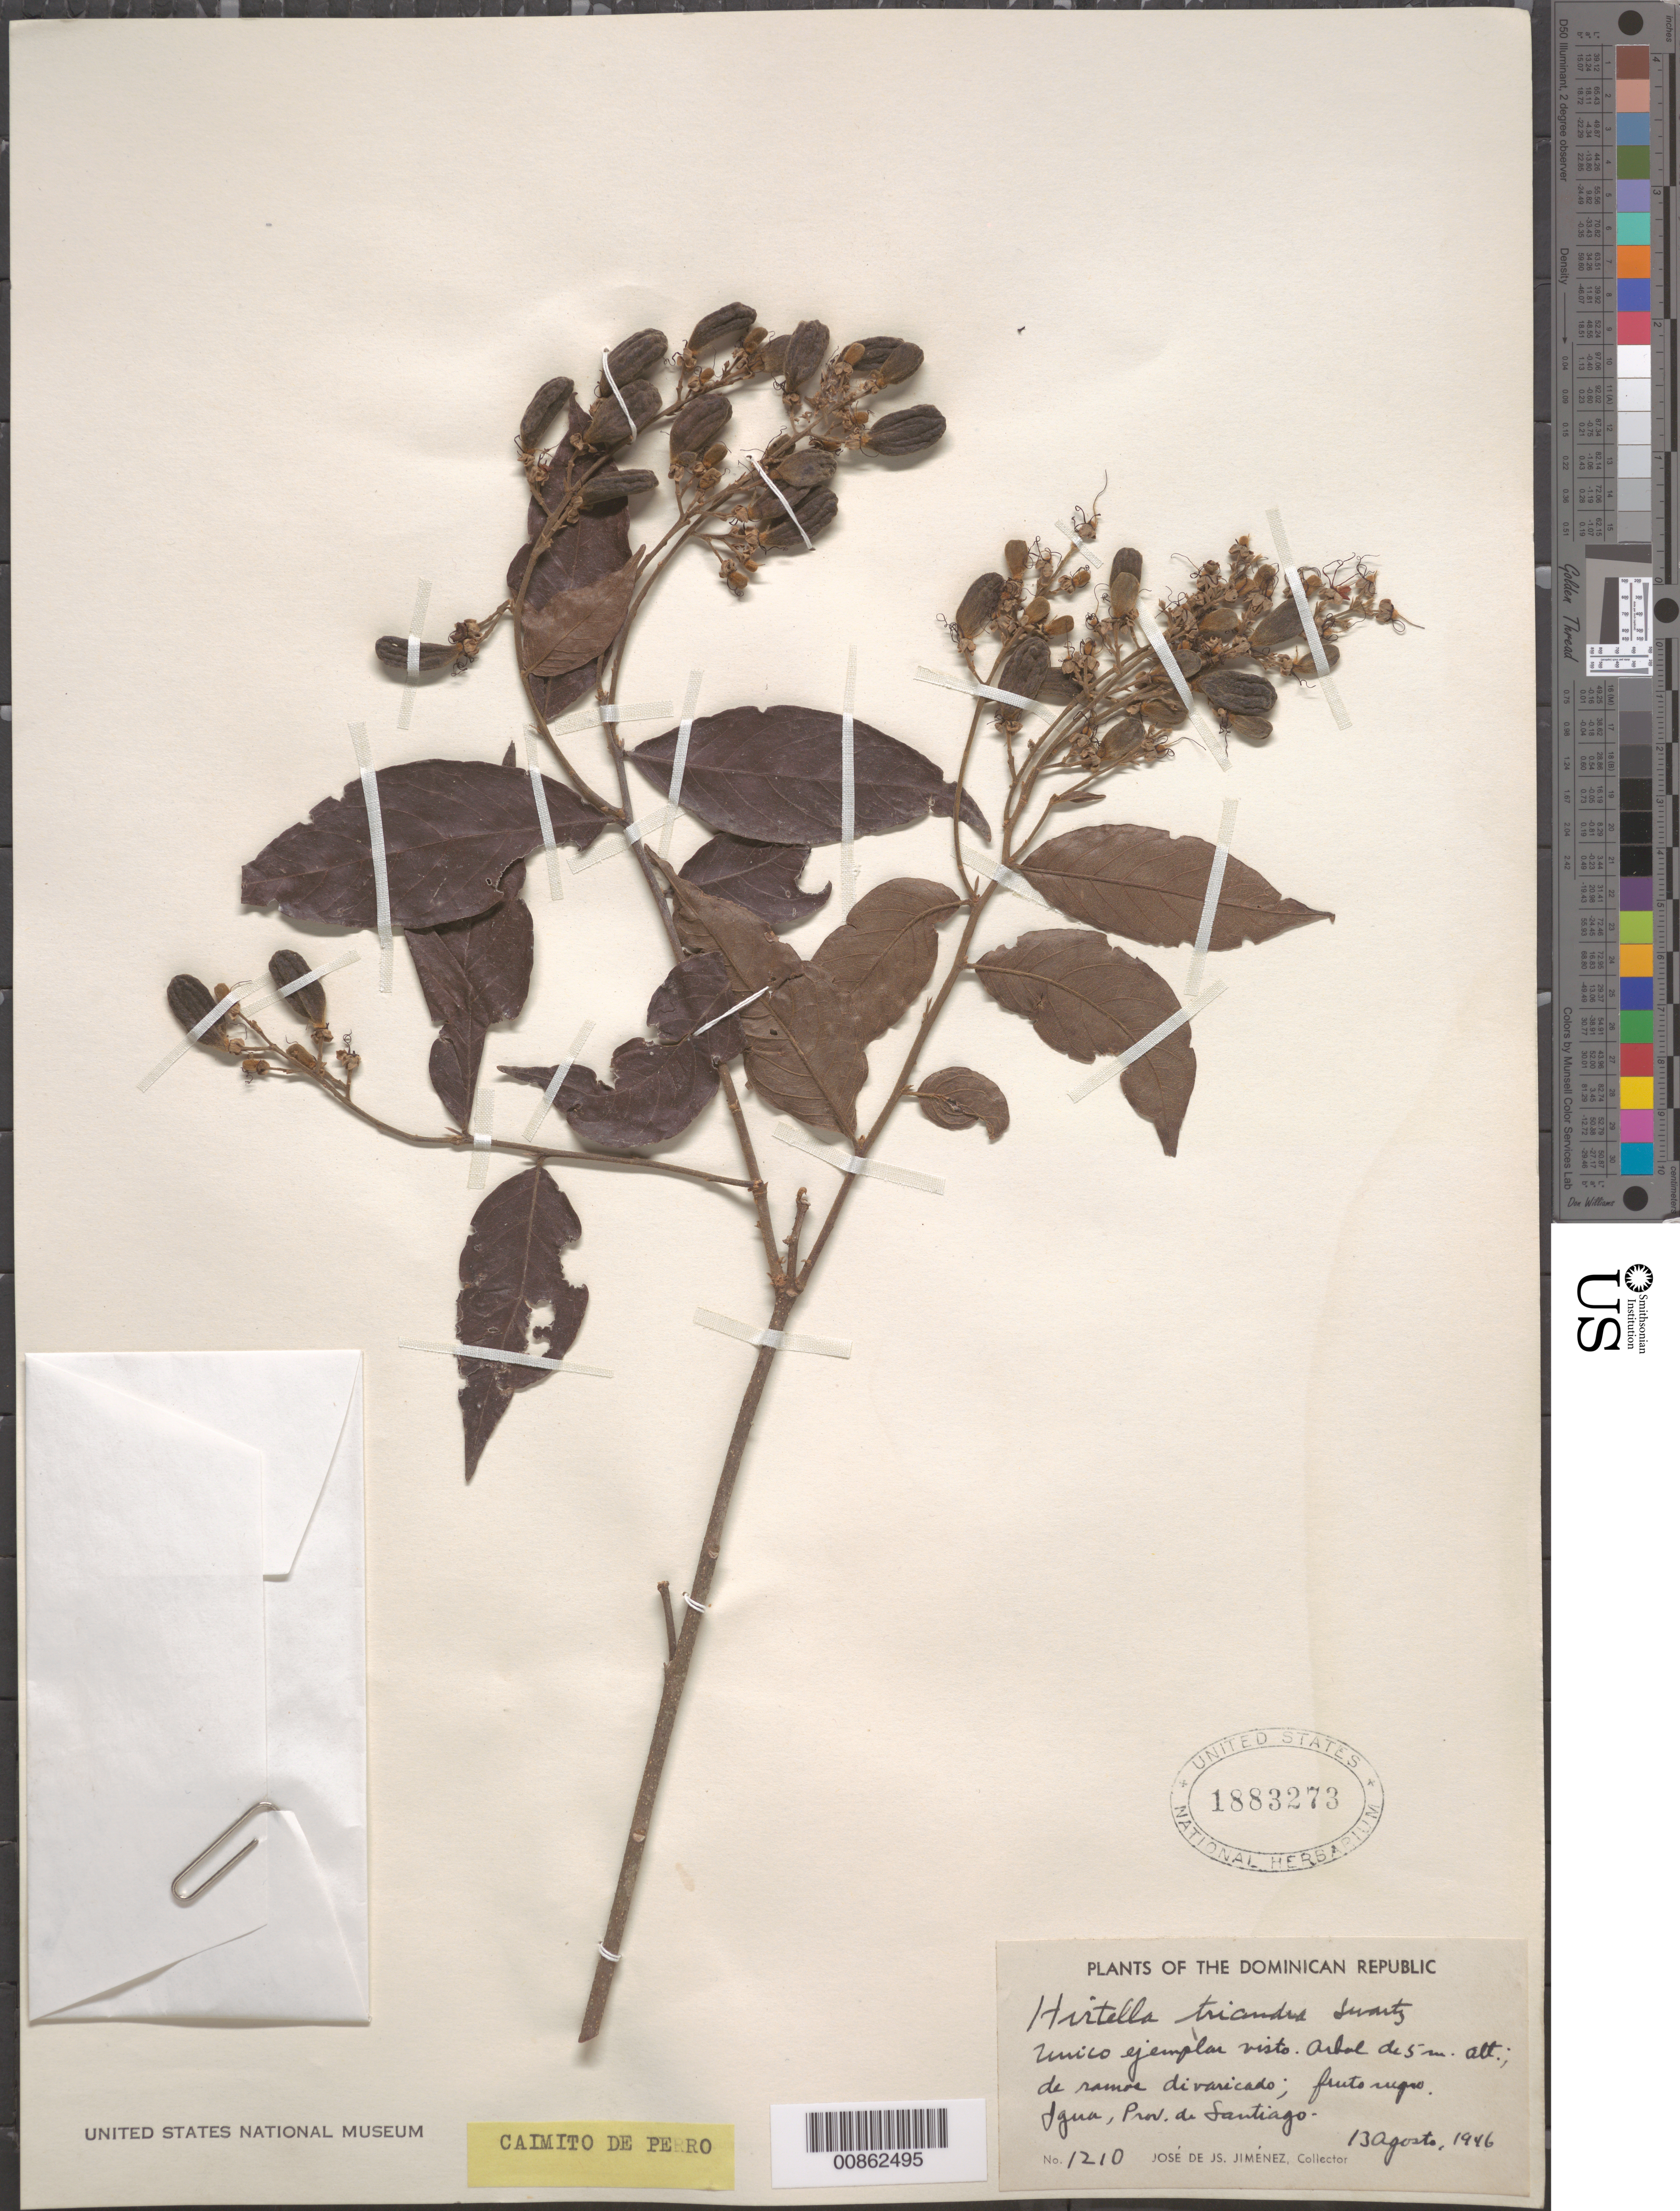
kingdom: Plantae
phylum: Tracheophyta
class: Magnoliopsida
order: Malpighiales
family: Chrysobalanaceae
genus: Hirtella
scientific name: Hirtella triandra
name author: Sw.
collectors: J. J. Jiménez Almonte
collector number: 1210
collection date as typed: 13 Aug 1946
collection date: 1946-08-13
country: Dominican Republic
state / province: Santiago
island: Hispaniola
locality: Igua.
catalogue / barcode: US 1883273